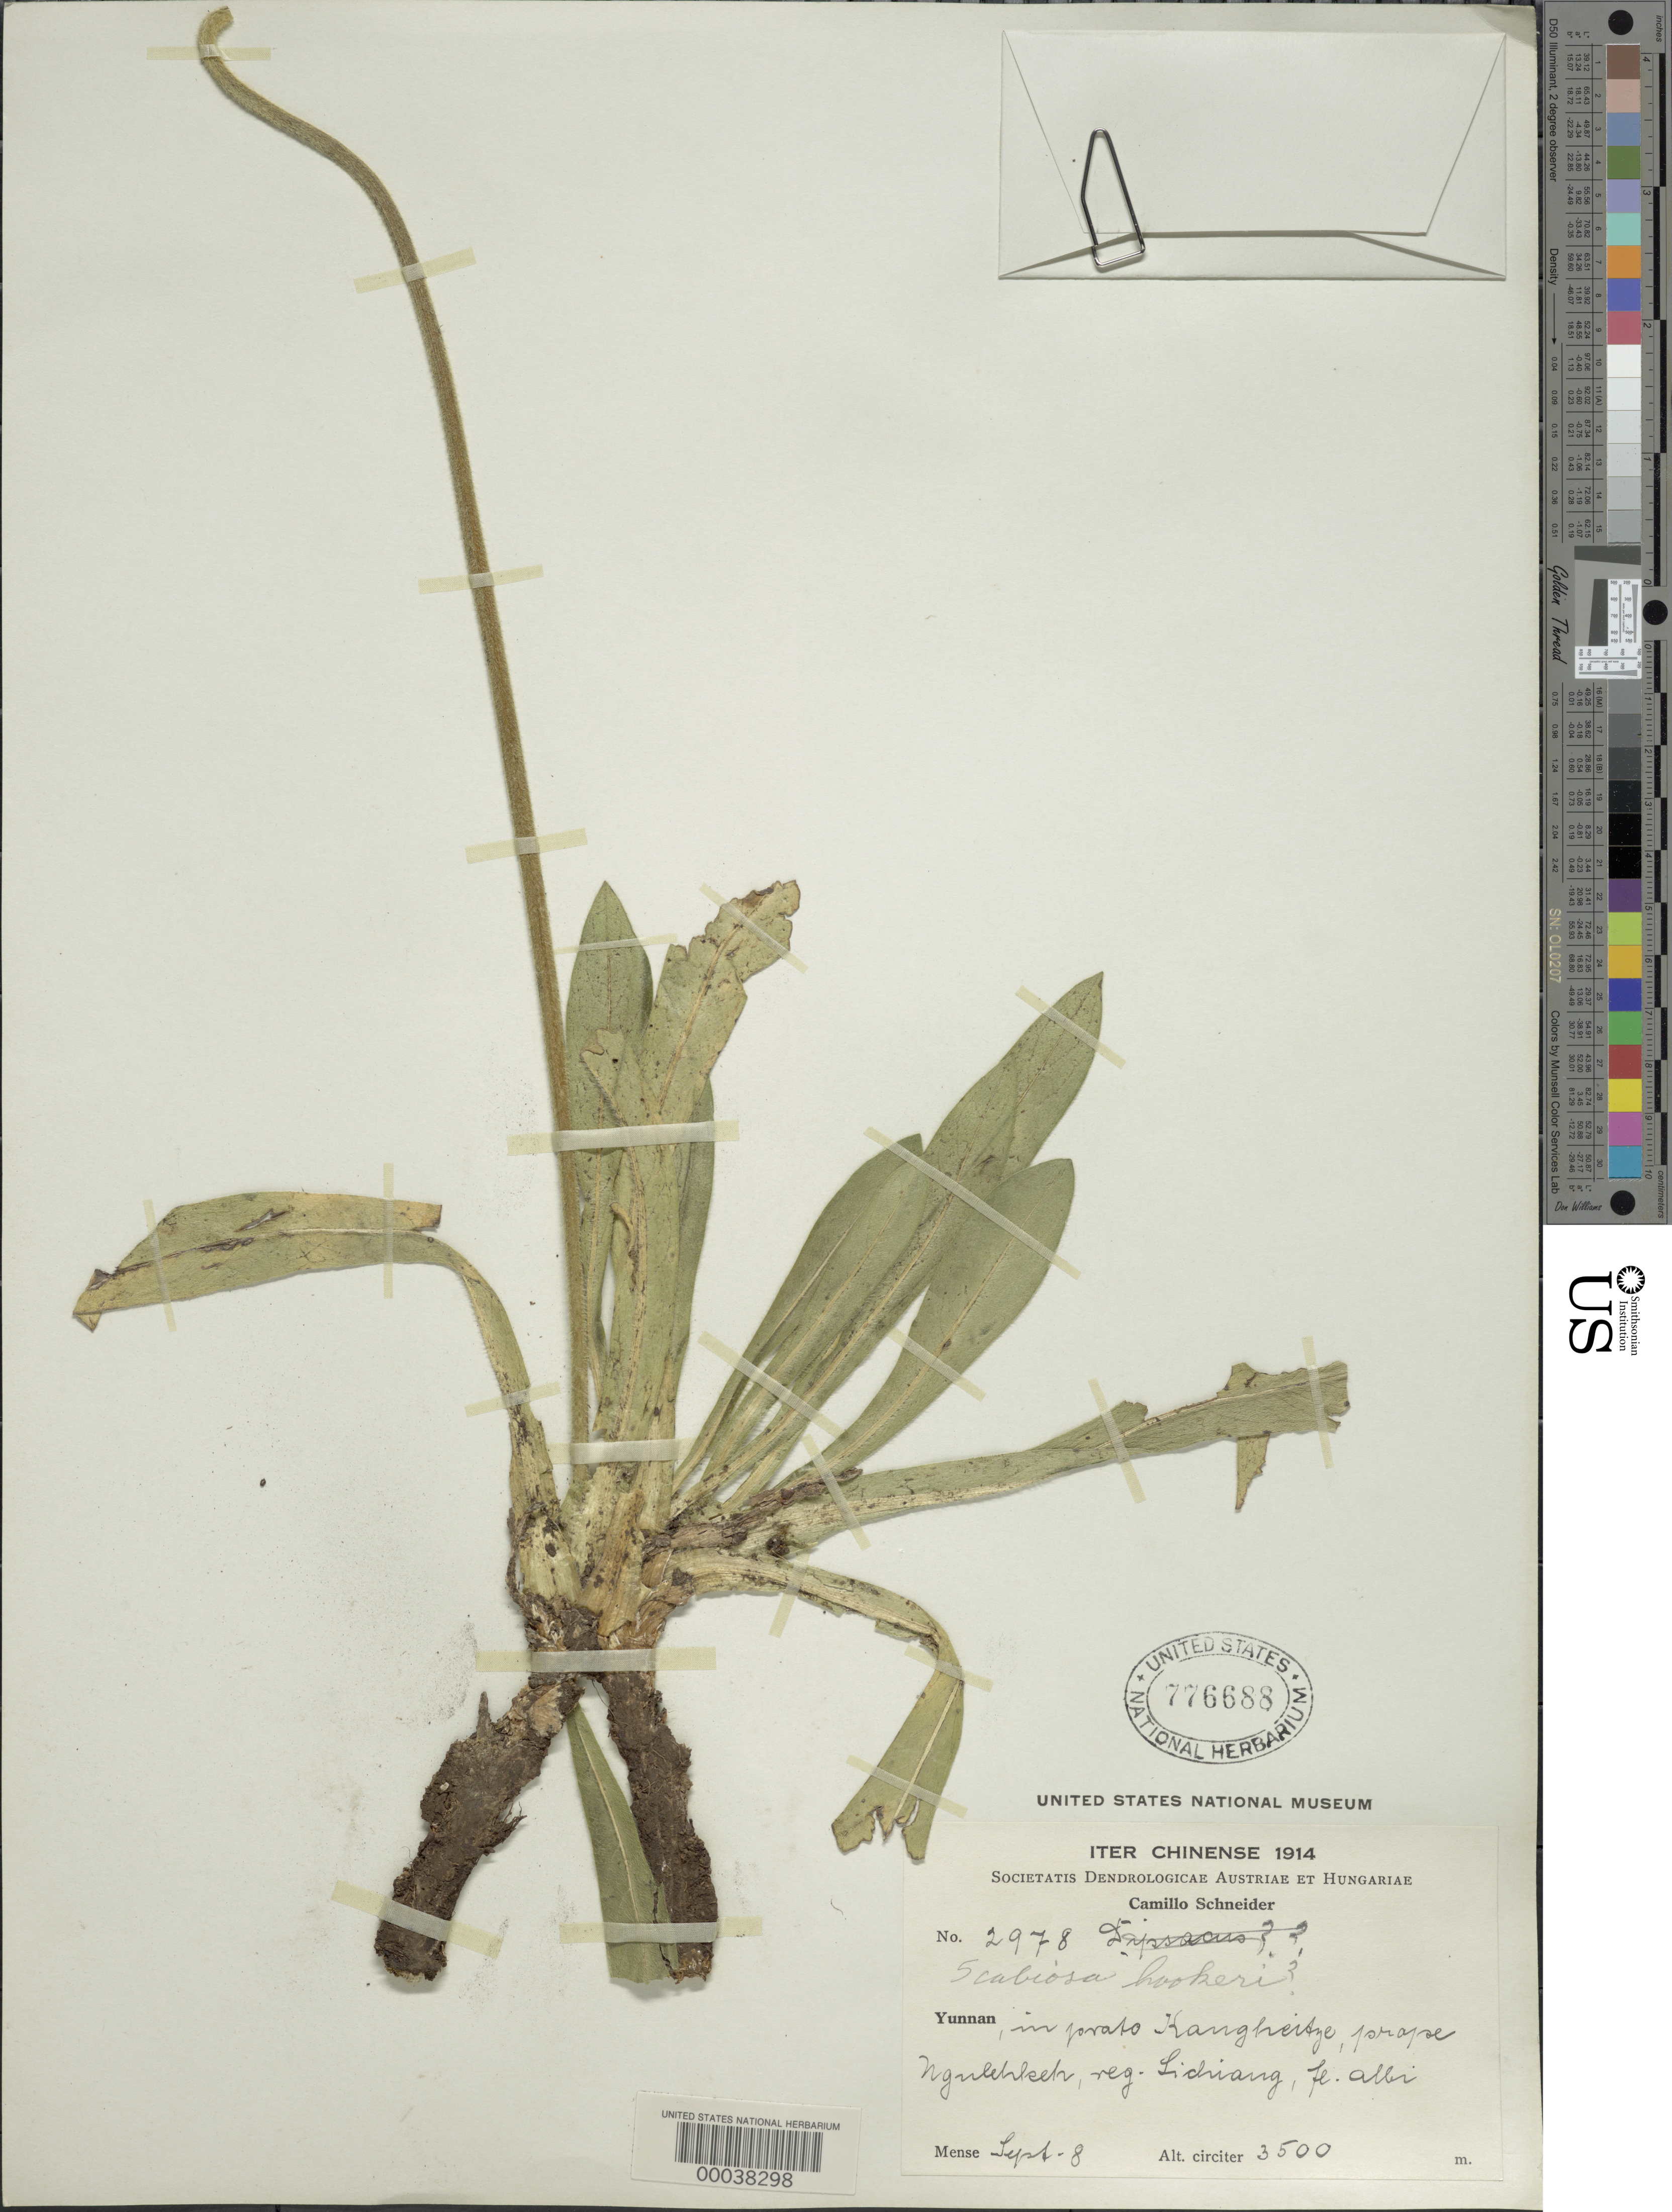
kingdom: Plantae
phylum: Tracheophyta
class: Magnoliopsida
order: Dipsacales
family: Caprifoliaceae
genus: Pterocephalus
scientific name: Pterocephalus hookeri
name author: C.B. Clarke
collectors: C. K. Schneider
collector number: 2978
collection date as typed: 08 Sep 1914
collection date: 1914-09-08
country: China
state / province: Yunnan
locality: Kangheitze, near Ngulehkeh, reg. Lichiang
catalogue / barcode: US 776688